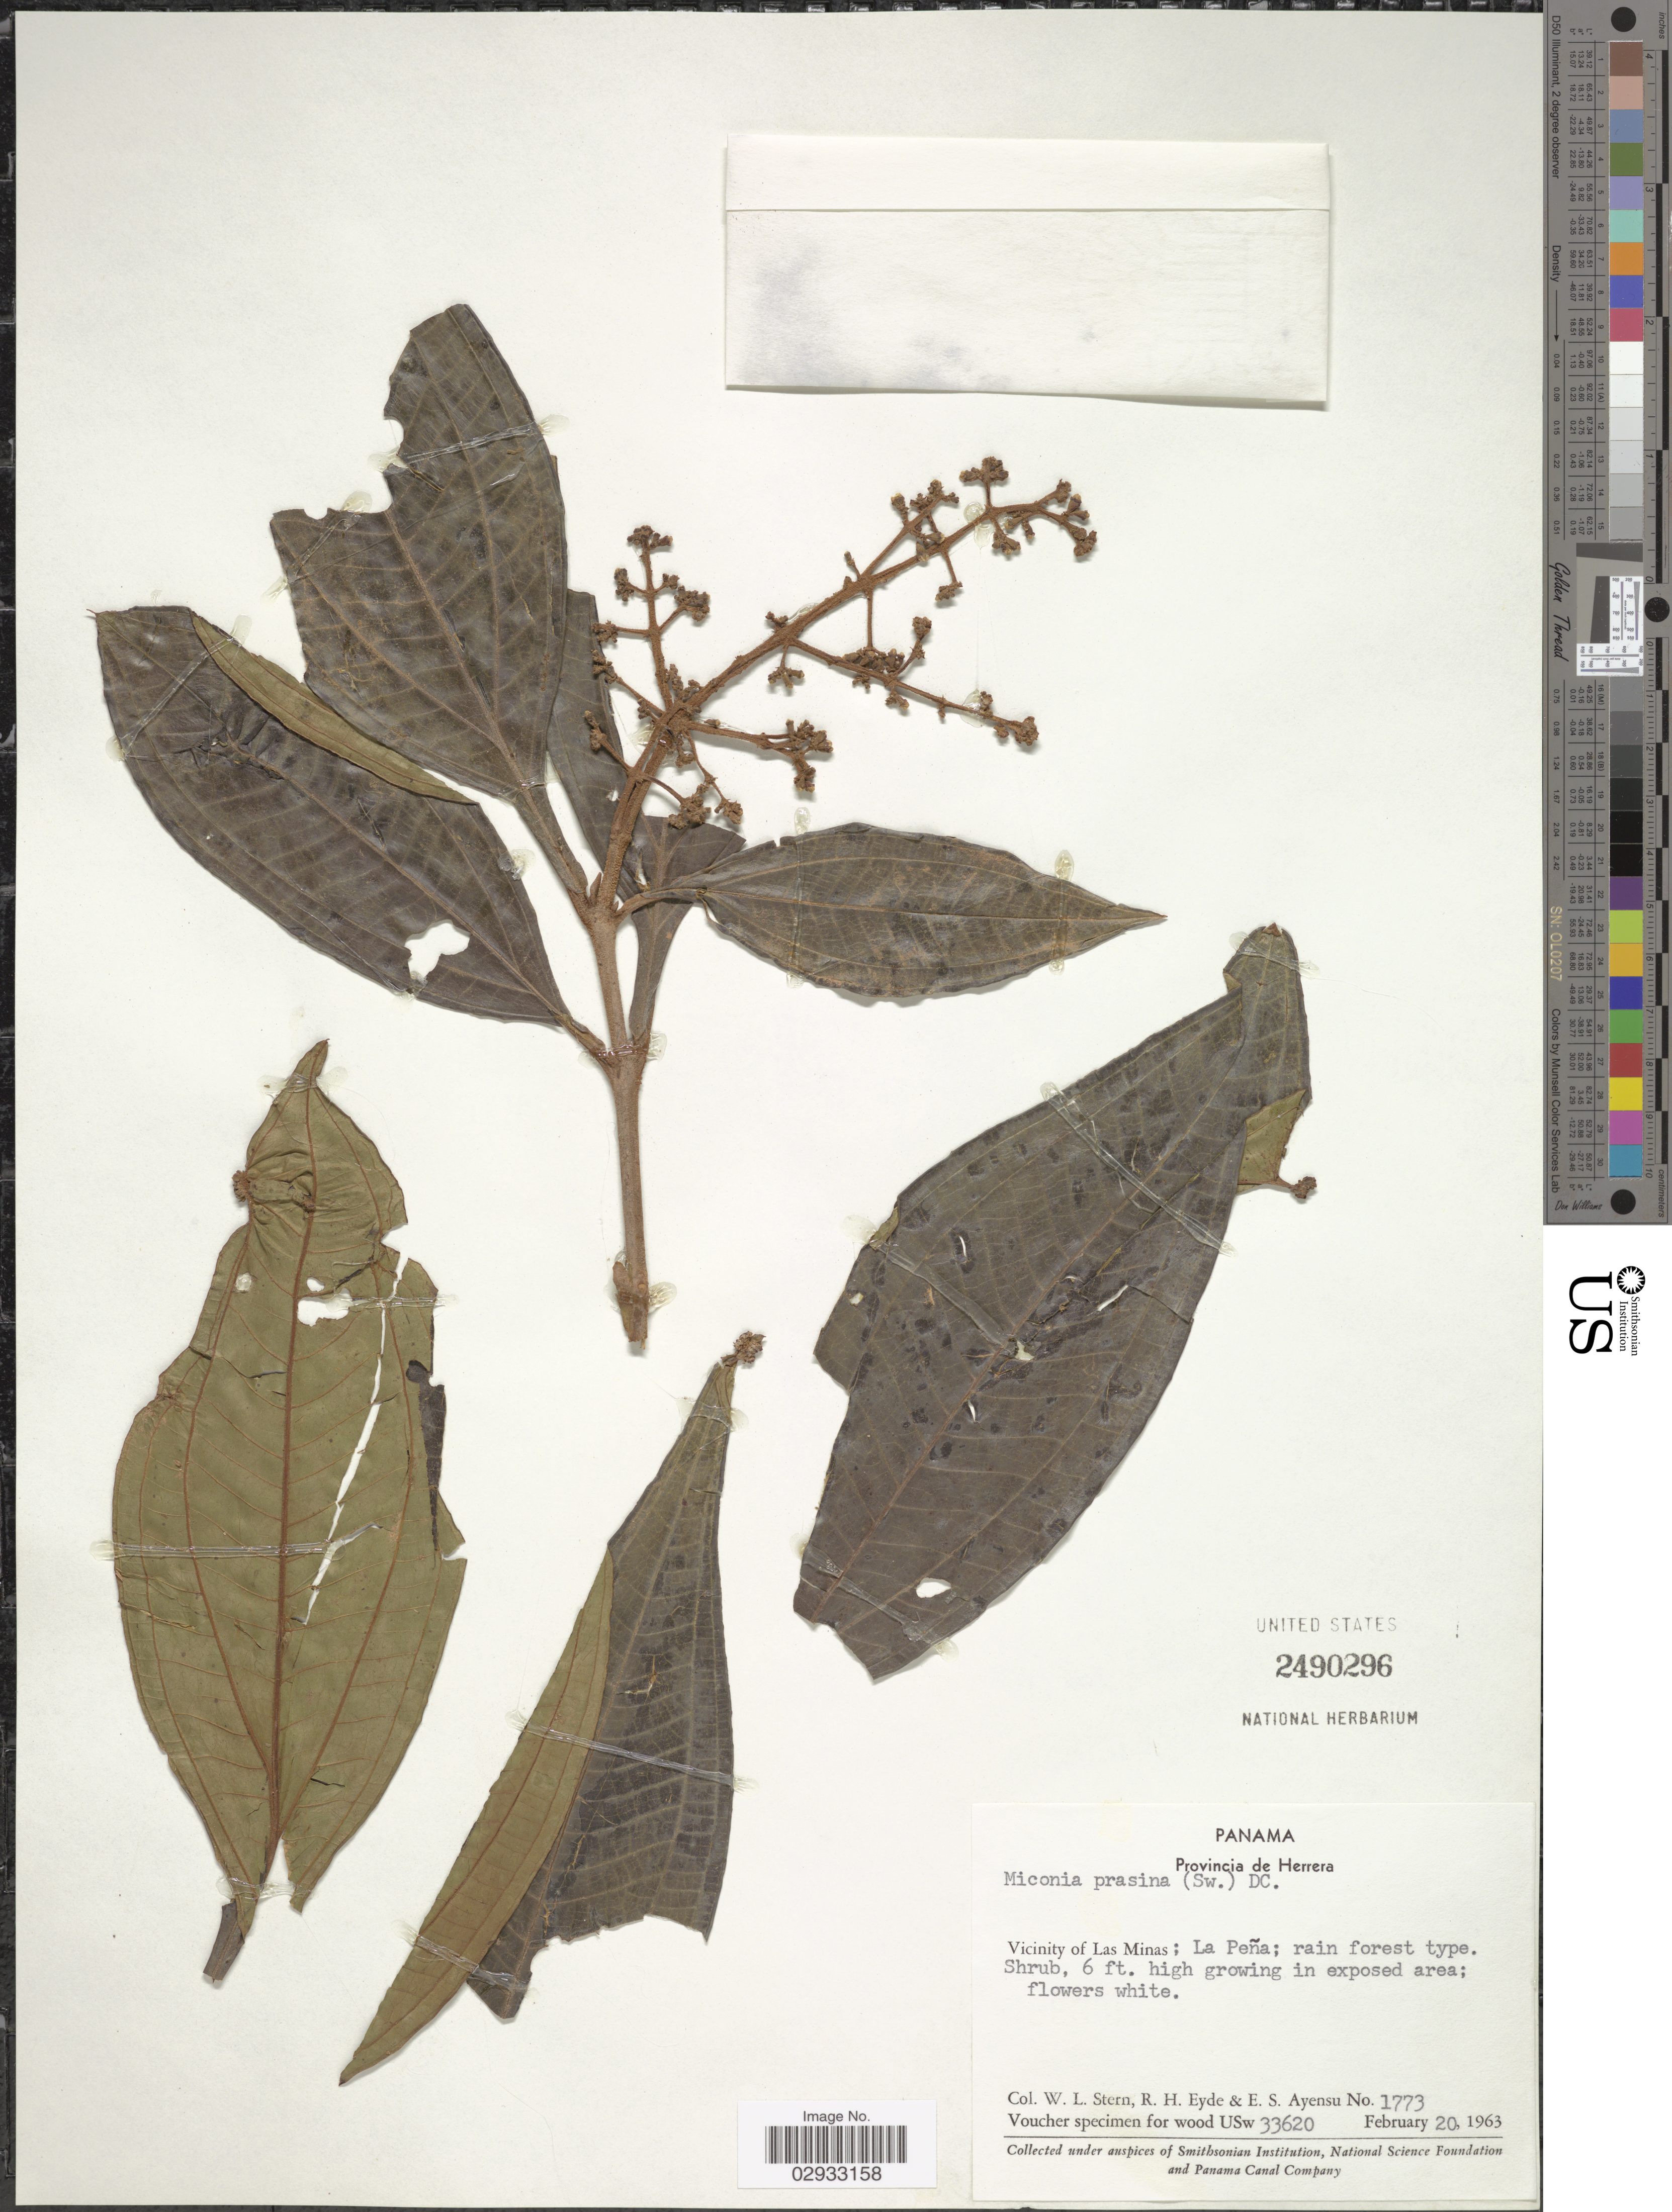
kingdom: Plantae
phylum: Tracheophyta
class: Magnoliopsida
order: Myrtales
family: Melastomataceae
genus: Miconia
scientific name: Miconia pteropoda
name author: Benth.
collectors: W. L. Stern, R. H. Eyde & E. S. Ayensu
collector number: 1773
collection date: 1963-02-20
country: Panama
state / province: Herrera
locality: Provincia de Herrera. Vicinity of Las Minas; La Peña; rain forest.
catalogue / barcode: US 2490296